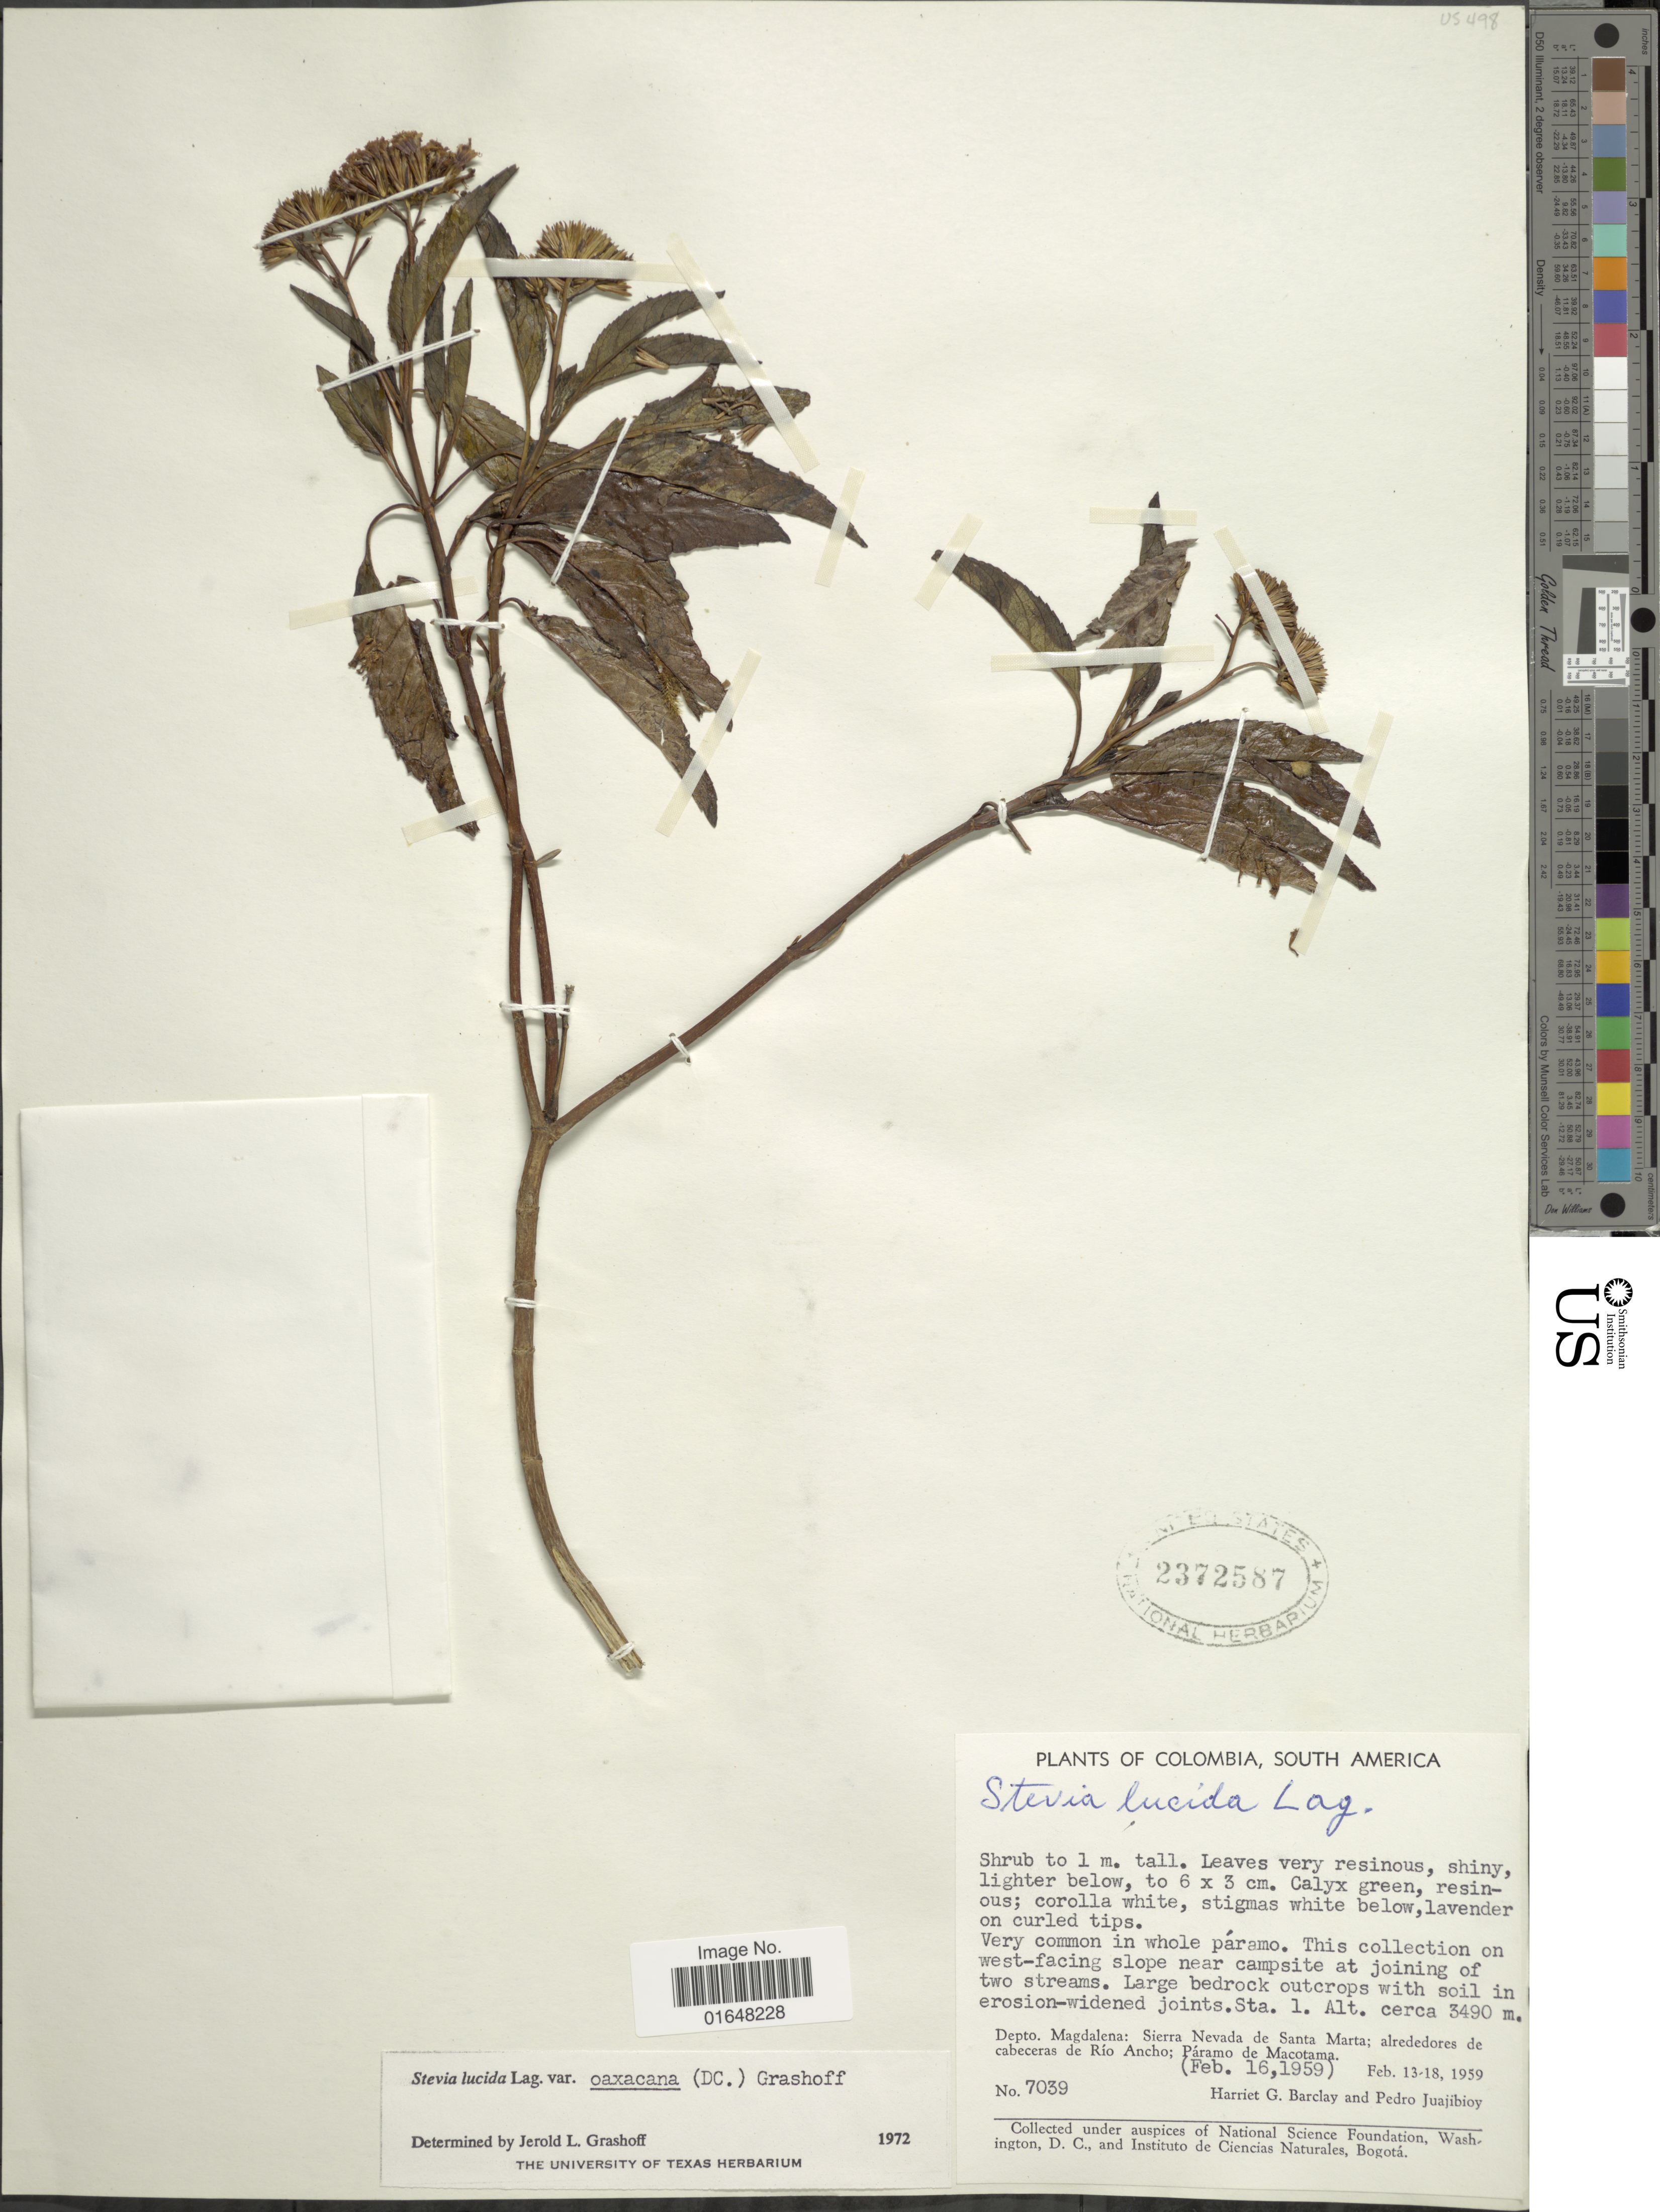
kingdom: Plantae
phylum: Tracheophyta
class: Magnoliopsida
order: Asterales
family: Asteraceae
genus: Stevia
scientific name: Stevia lucida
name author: Lag.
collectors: H. G. Barclay & P. Juajibioy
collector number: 7039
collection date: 1959-02-16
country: Colombia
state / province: Magdalena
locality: South America, Sierra Nevada de Santa Marta, alrededores de cabeceras de Rio Ancho, Paramo de Macotama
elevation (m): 3490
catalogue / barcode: US 2372587